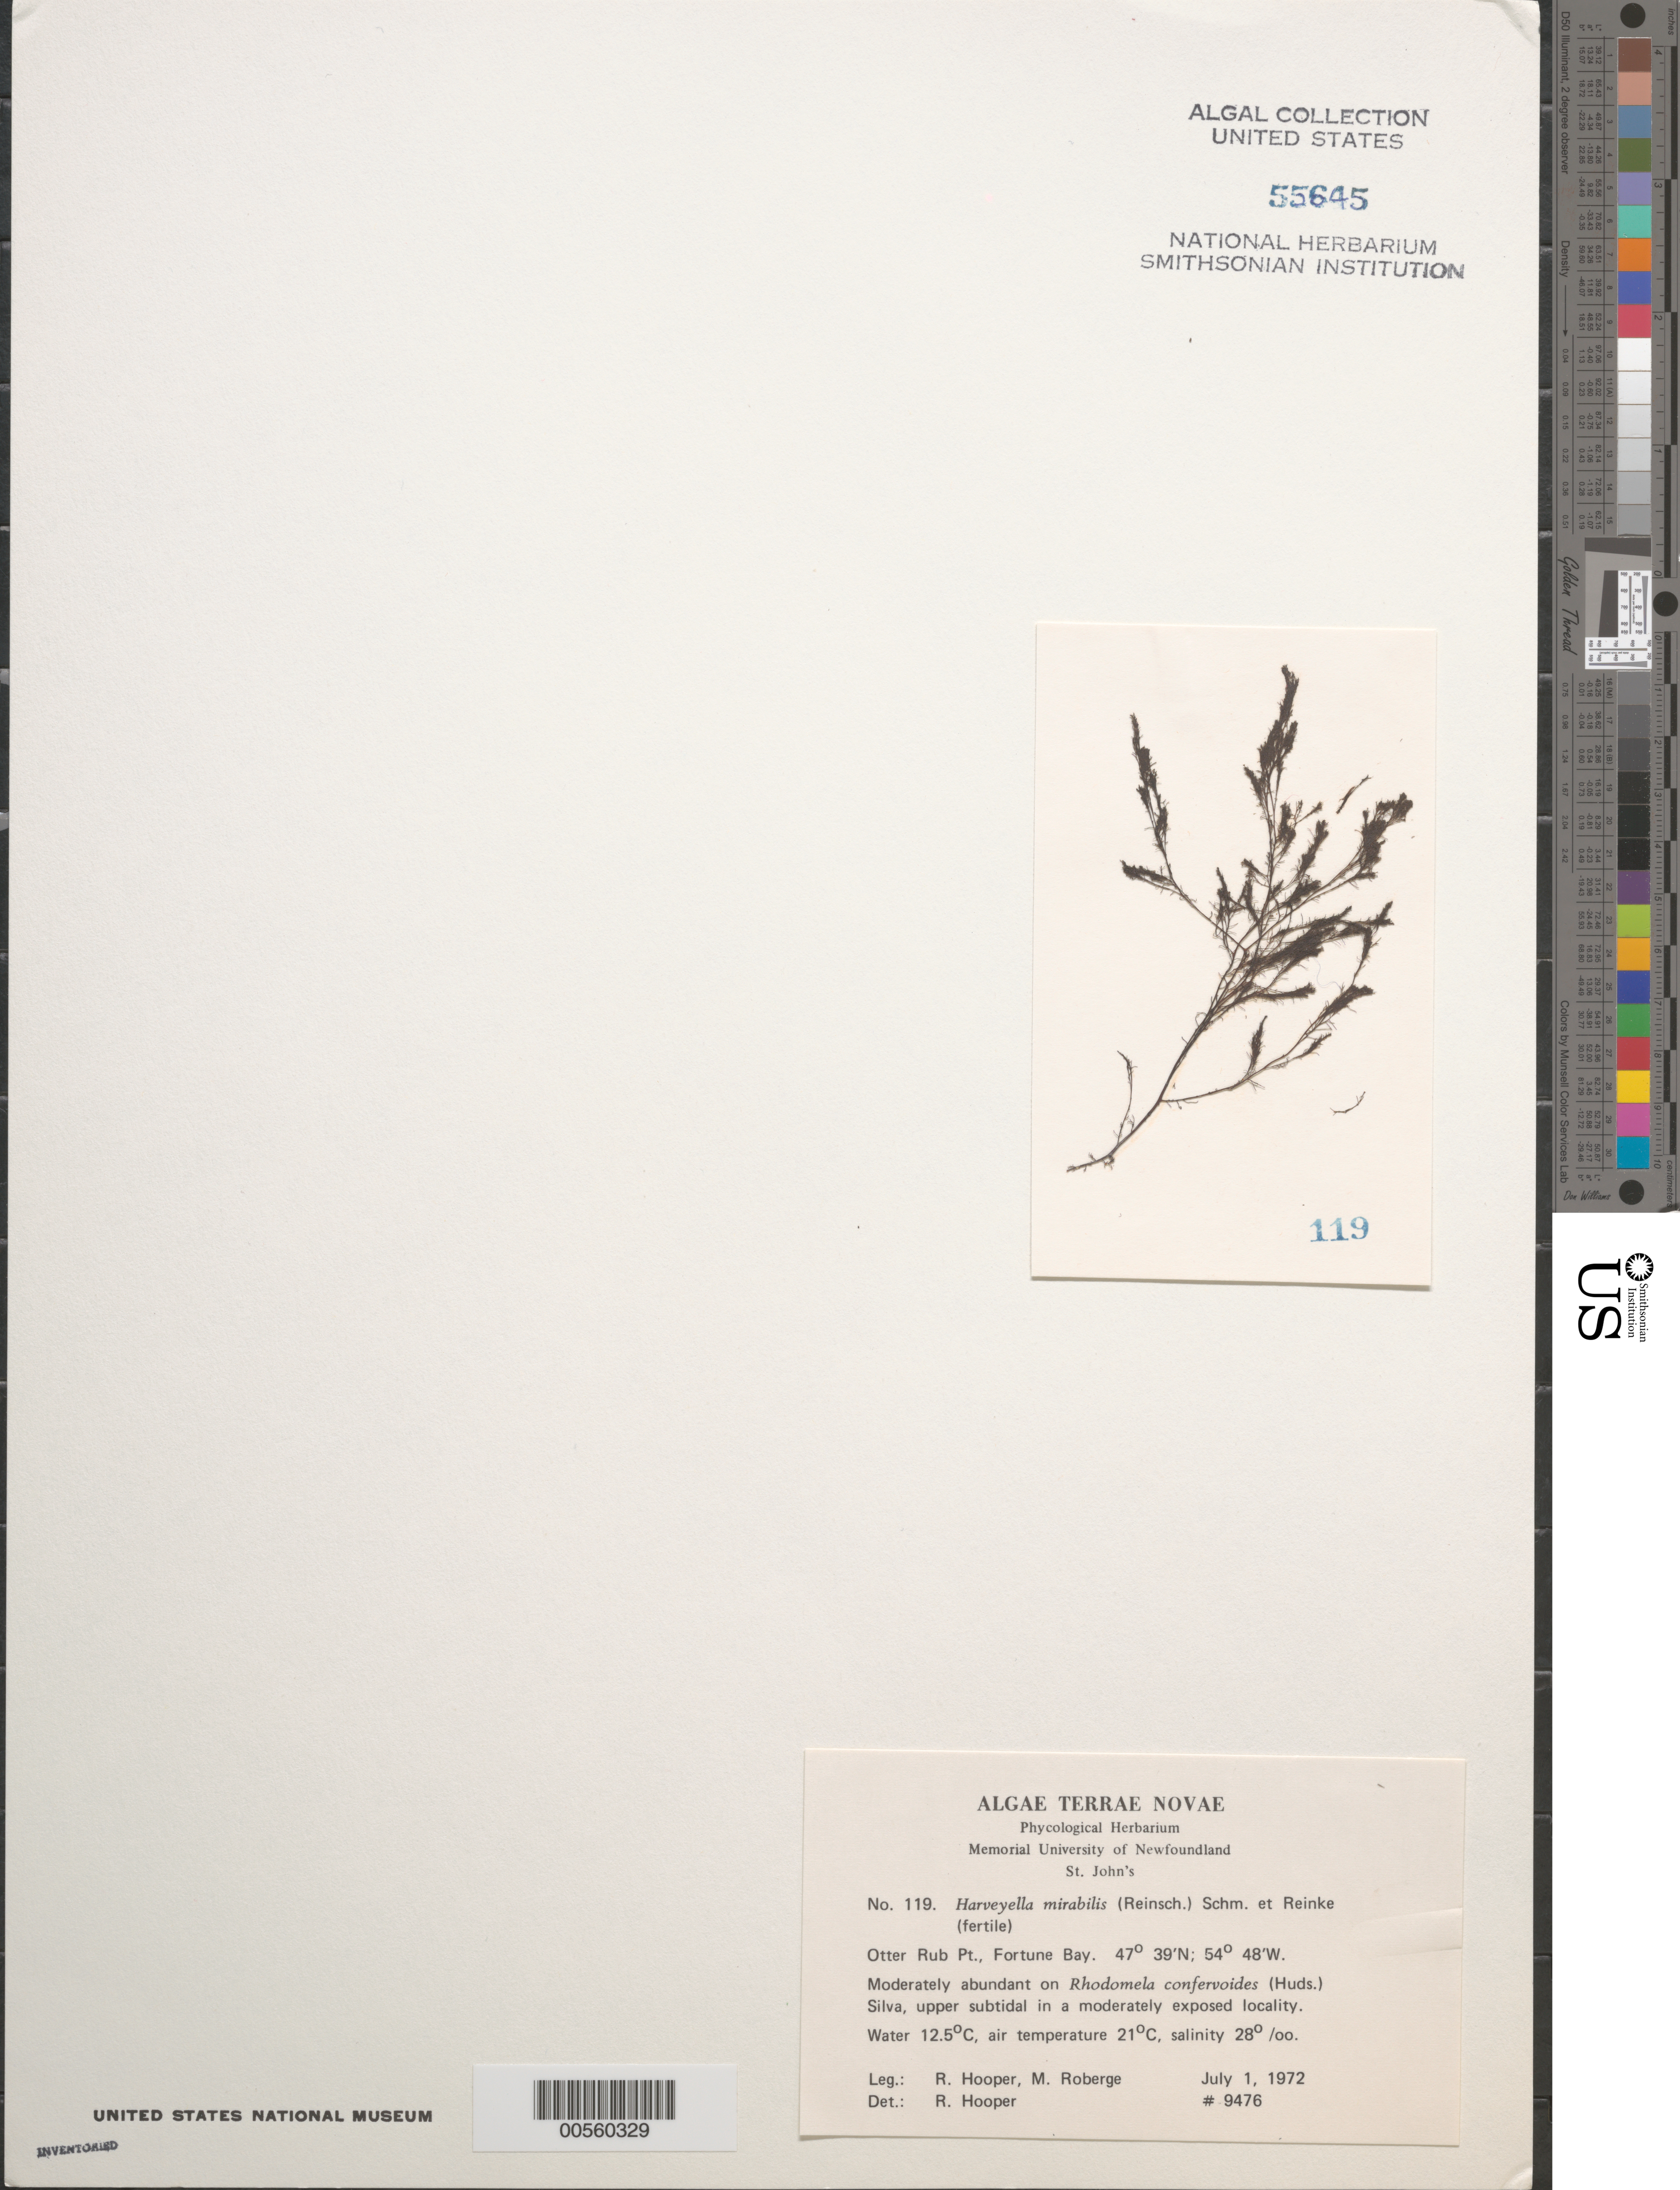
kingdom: Plantae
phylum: Rhodophyta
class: Florideophyceae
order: Ceramiales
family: Rhodomelaceae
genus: Harveyella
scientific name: Harveyella mirabilis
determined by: Hooper, R. G.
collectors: R. G. Hooper & M. Roberge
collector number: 9476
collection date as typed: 01 Jul 1972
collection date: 1972-07-01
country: Canada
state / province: Newfoundland and Labrador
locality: Otter Rub Point, Fortune Bay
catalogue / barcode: US 55645